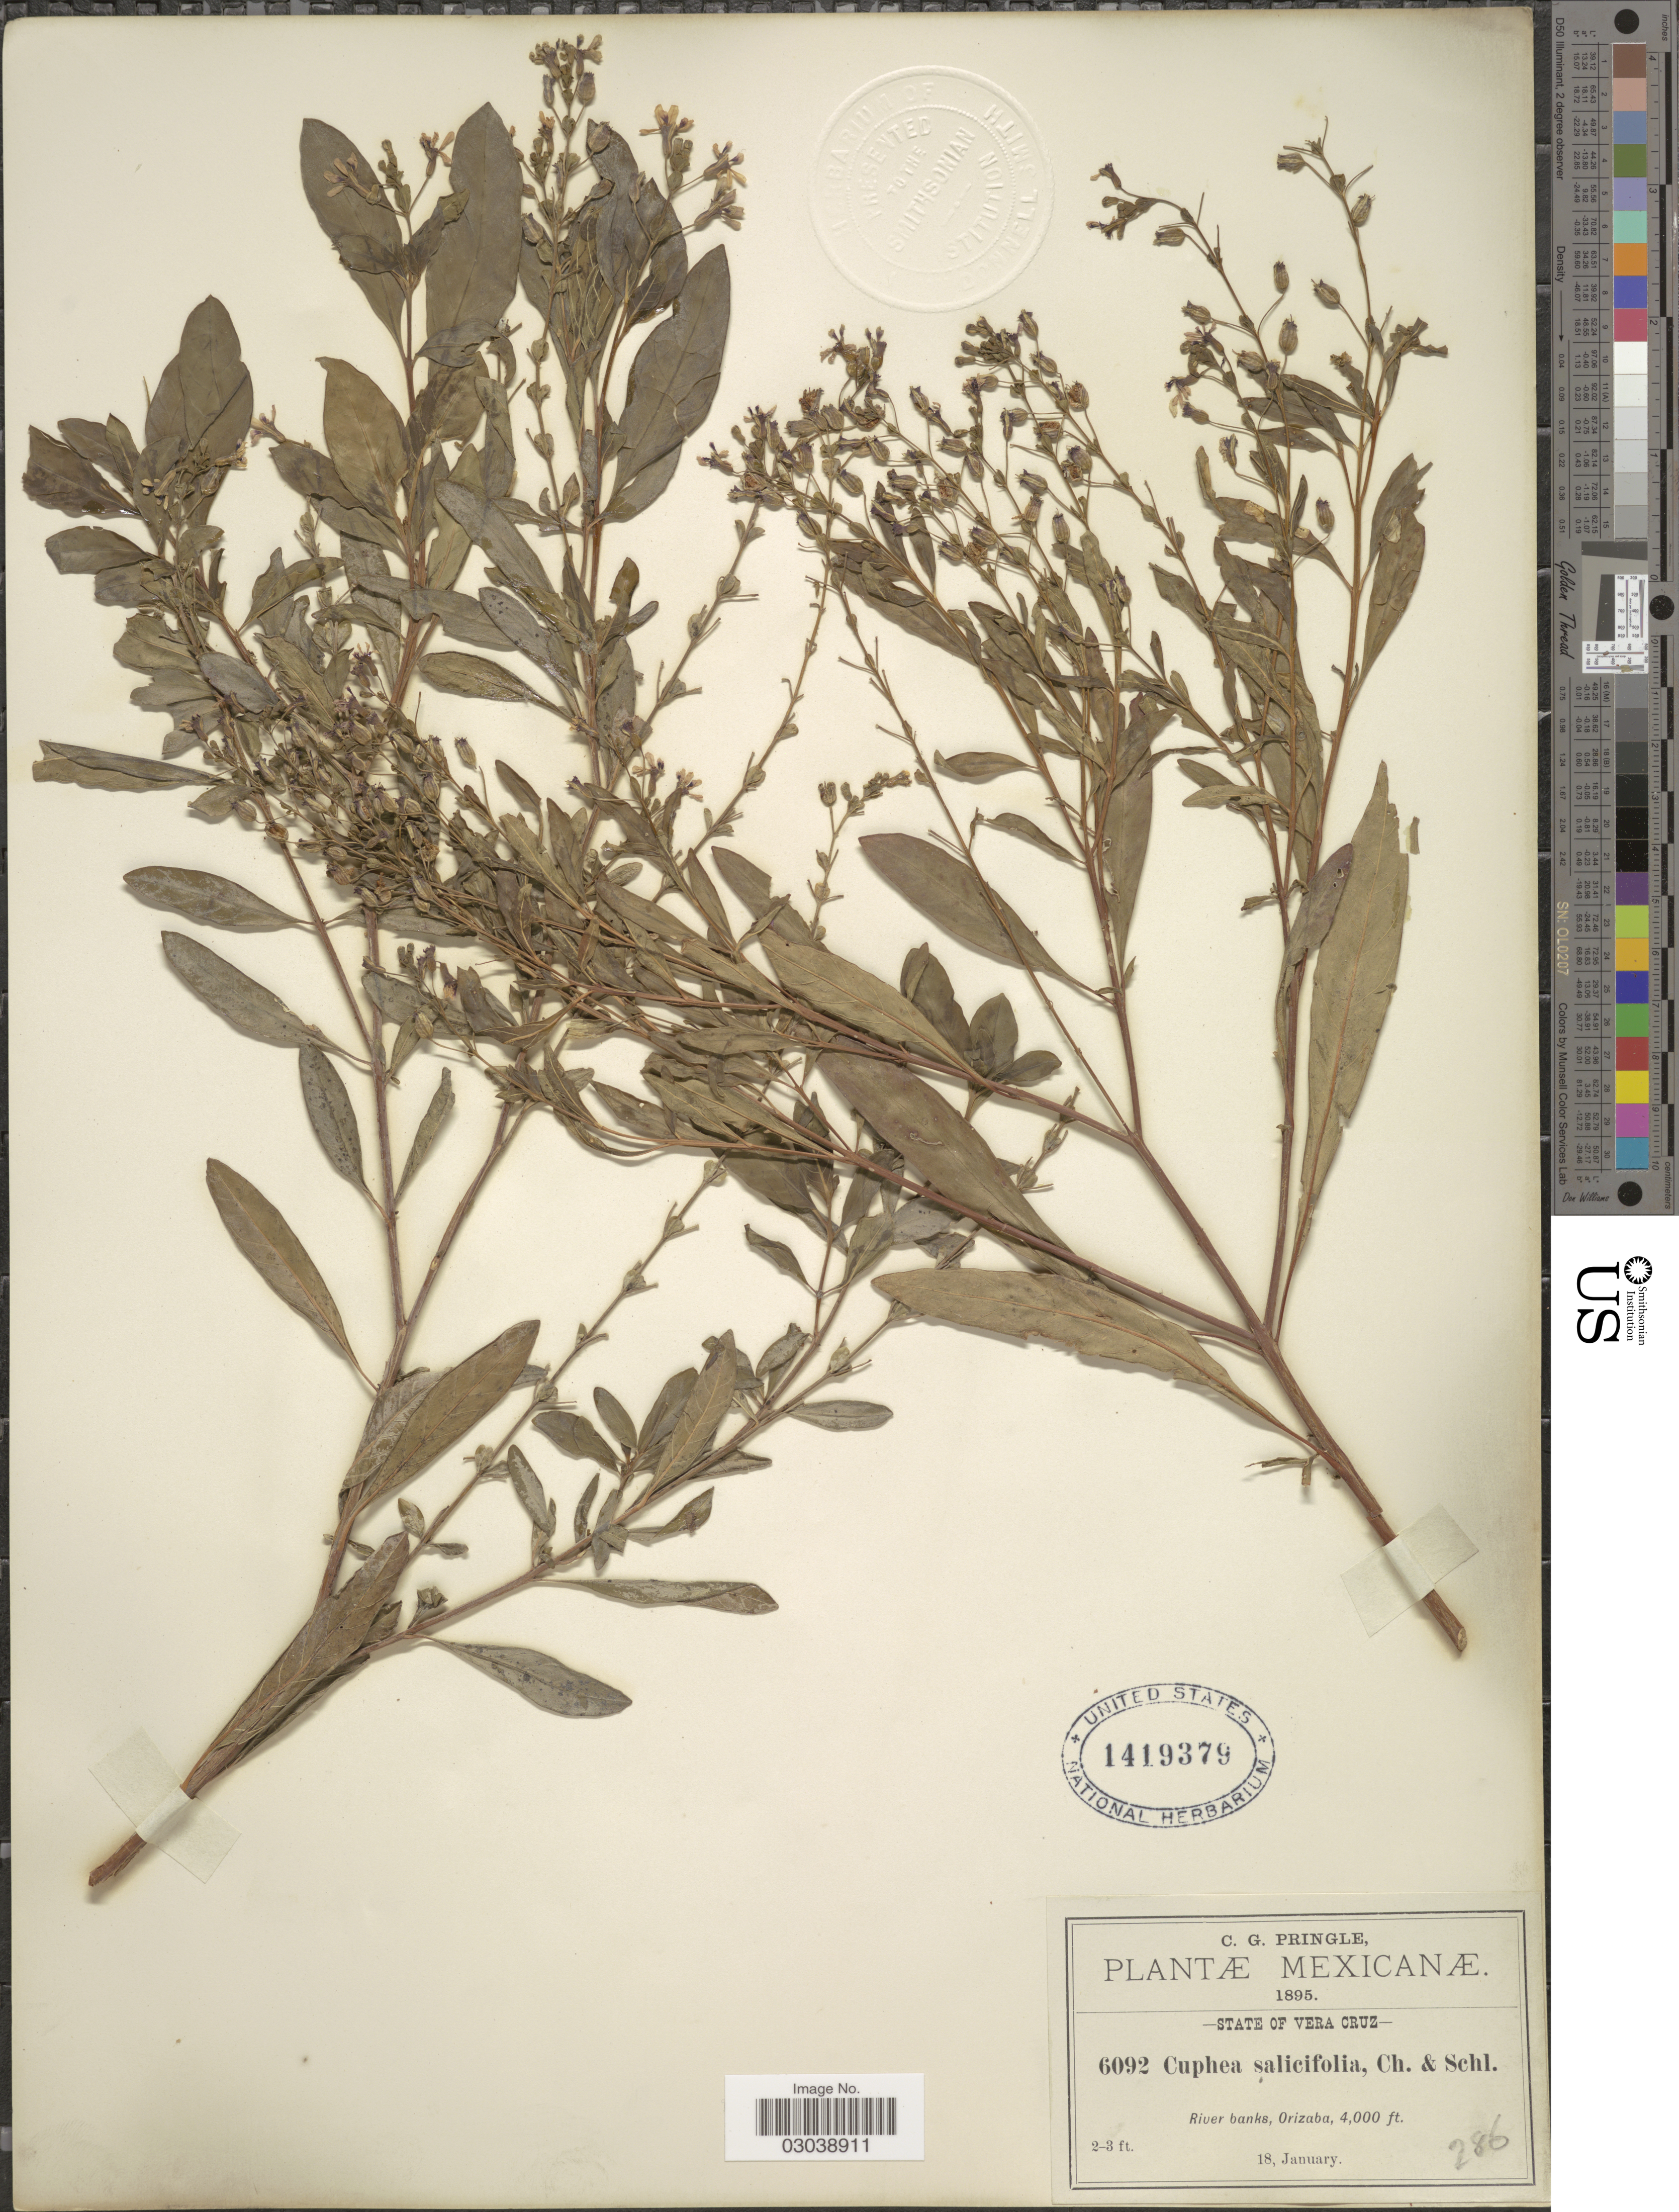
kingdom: Plantae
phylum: Tracheophyta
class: Magnoliopsida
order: Myrtales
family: Lythraceae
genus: Cuphea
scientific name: Cuphea salicifolia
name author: Schltdl. & Cham.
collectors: C. G. Pringle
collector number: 6092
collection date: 1895-01-18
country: Mexico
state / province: Veracruz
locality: River banks, Orizaba.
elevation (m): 1219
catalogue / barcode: US 1419379